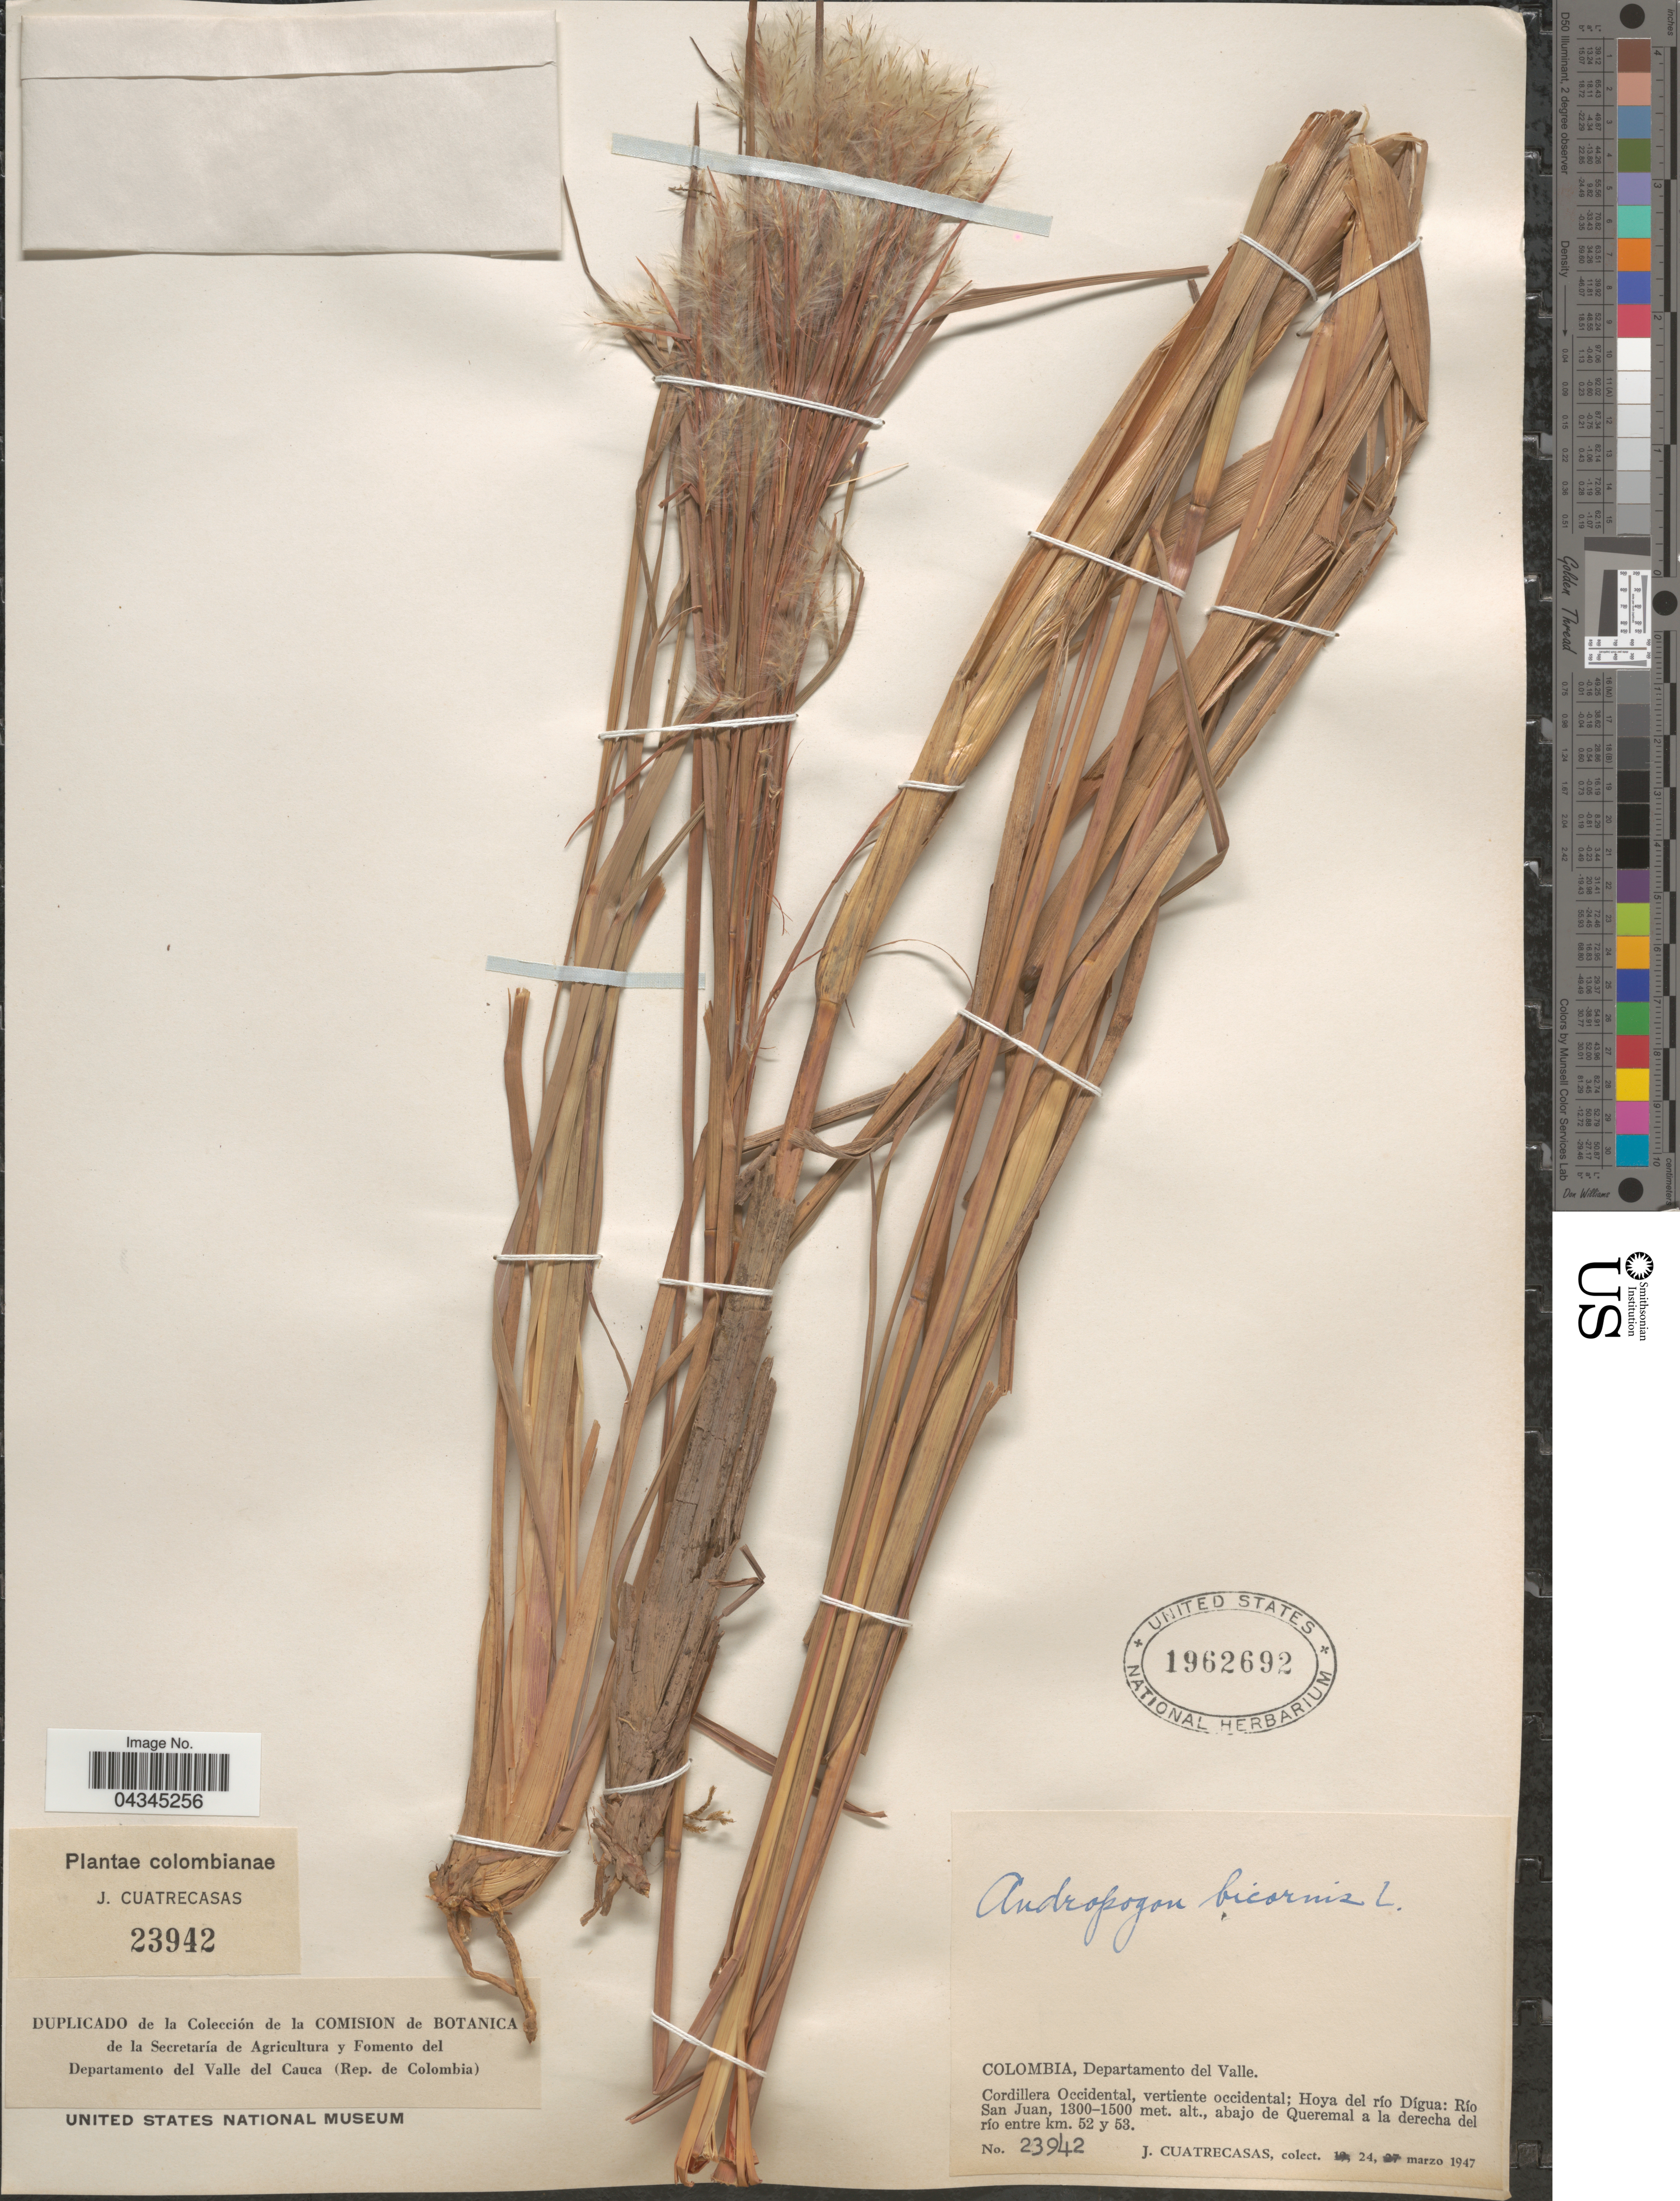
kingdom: Plantae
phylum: Tracheophyta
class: Liliopsida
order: Poales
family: Poaceae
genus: Andropogon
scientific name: Andropogon bicornis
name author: L.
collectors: J. Cuatrecasas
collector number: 23942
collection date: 1947-03-24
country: Colombia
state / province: Valle del Cauca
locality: Departamento del Valle. Cordillera Occidental, vertiente occidental; Hoya del río Dígua: Río San Juan, abajo de Queremal a la derecha del río entre km. 52 y 53.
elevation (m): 1300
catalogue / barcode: US 1962692